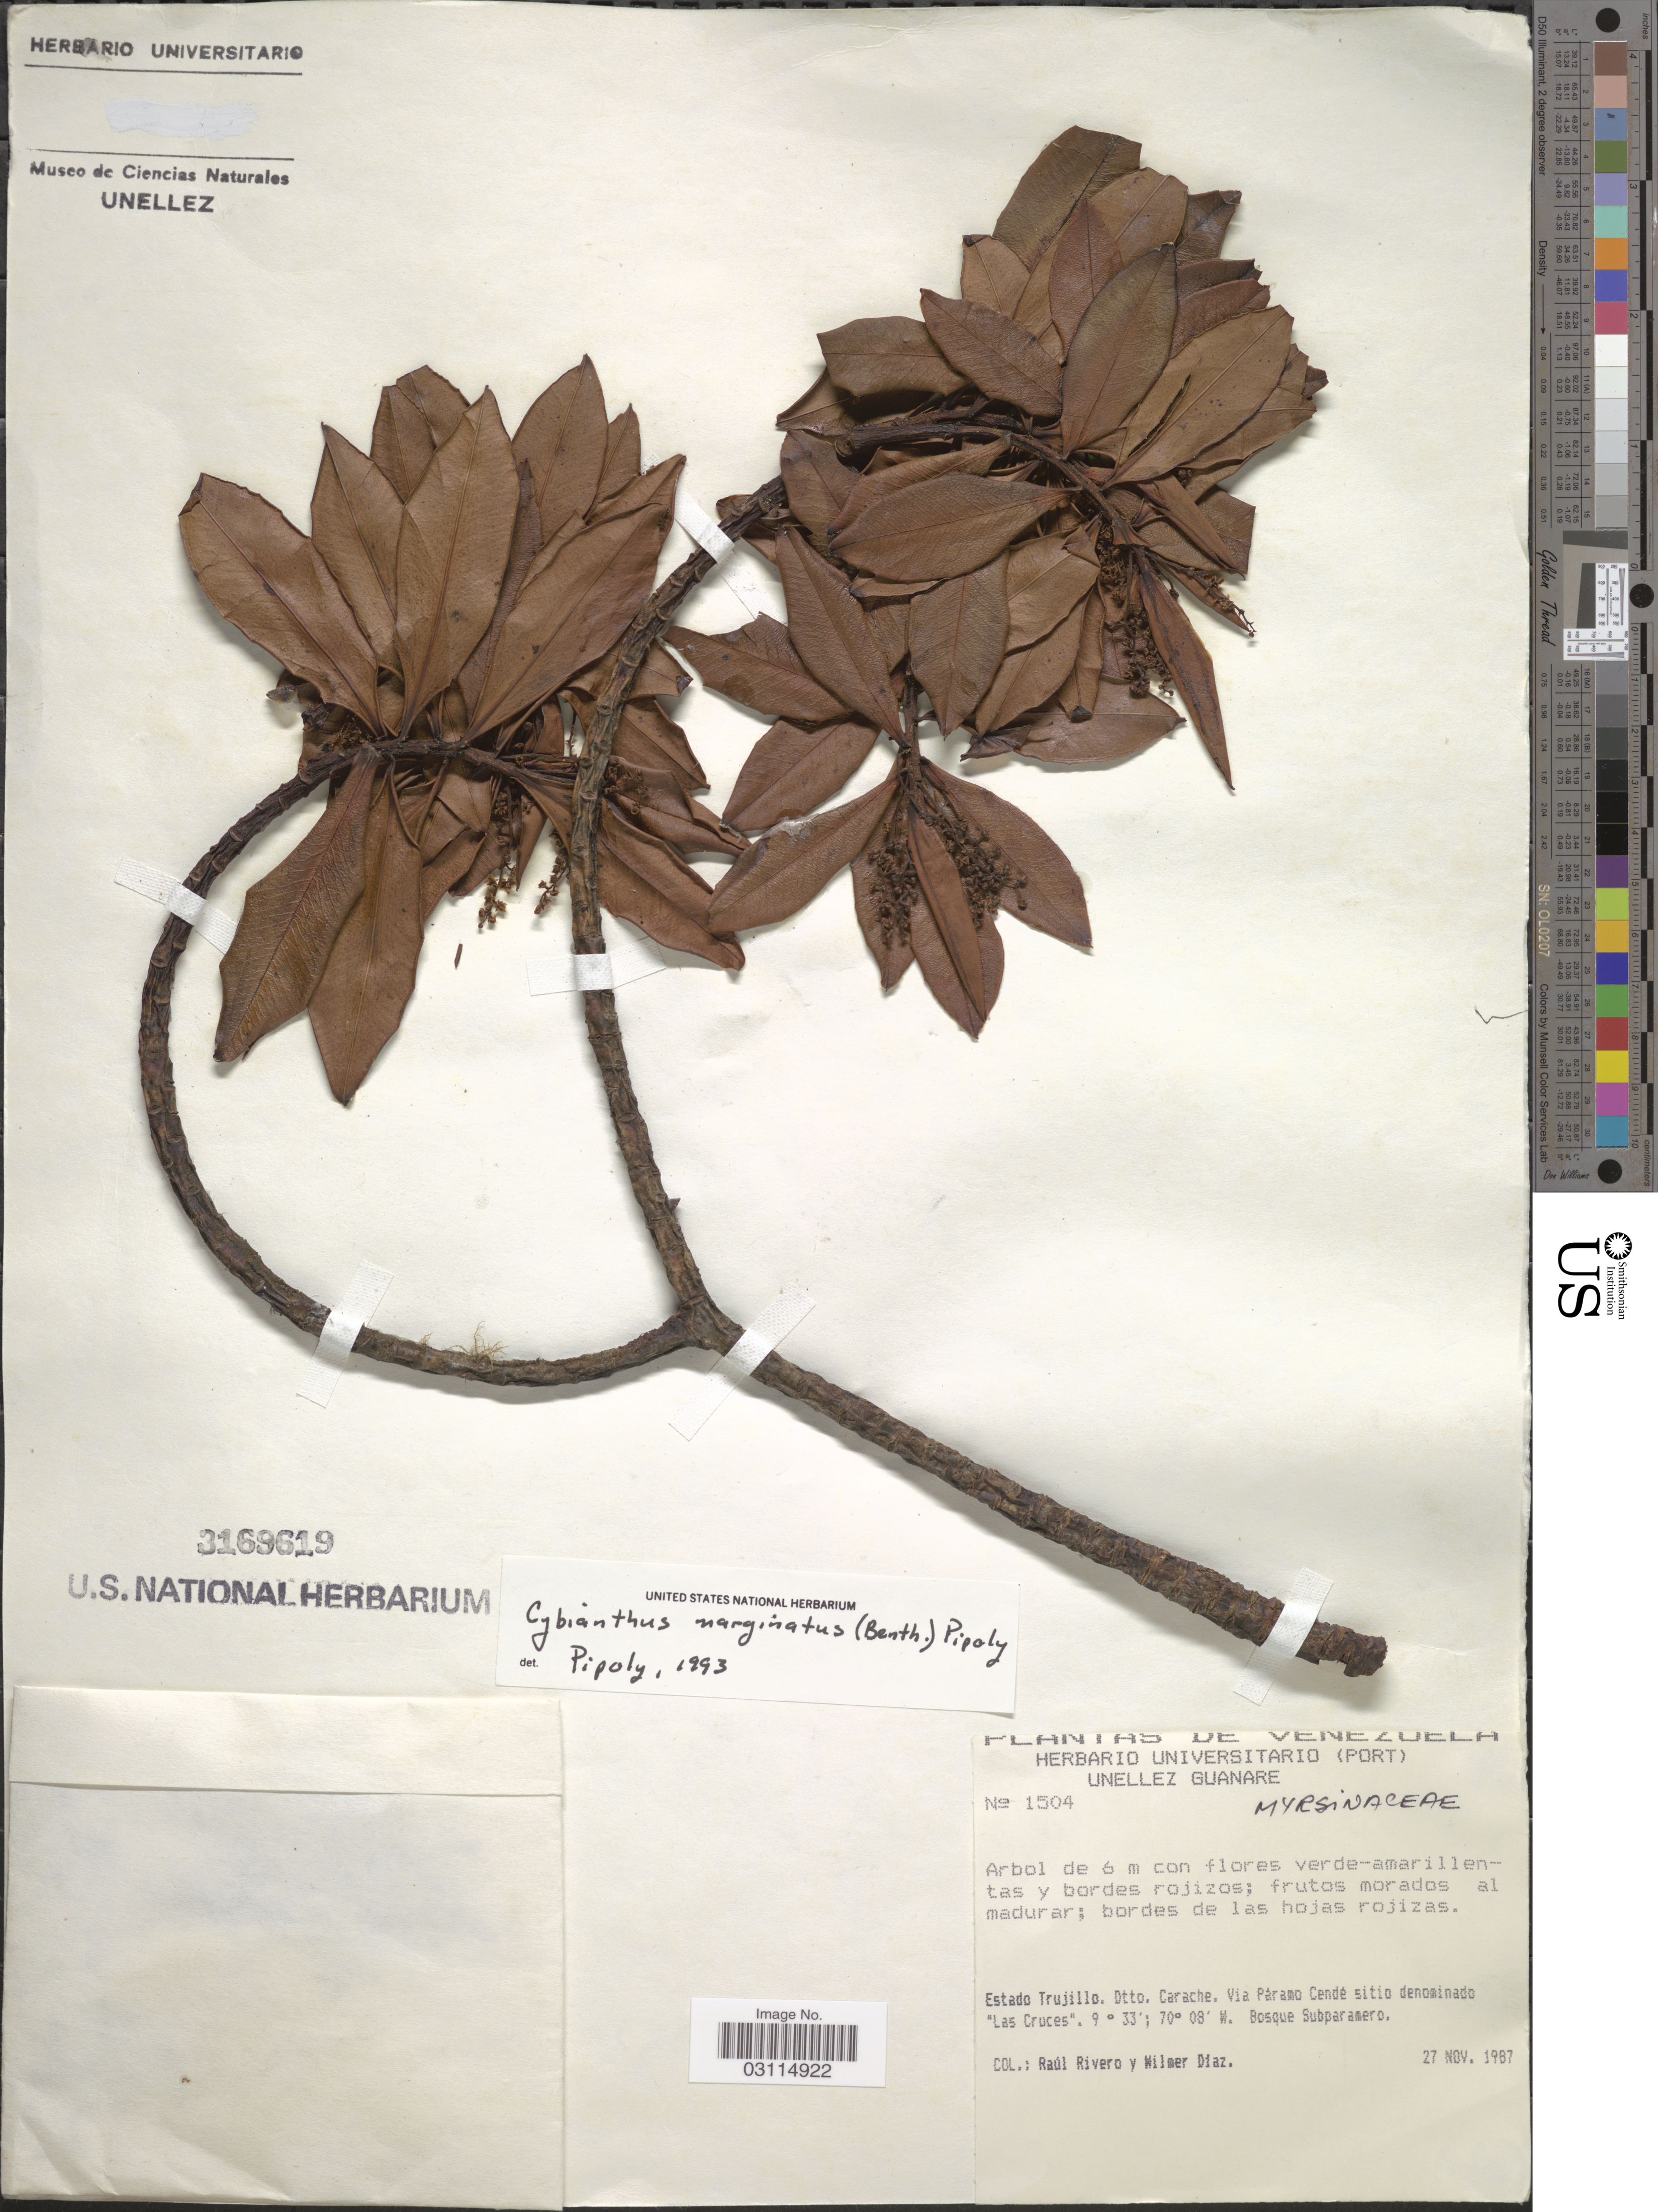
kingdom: Plantae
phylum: Tracheophyta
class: Magnoliopsida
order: Ericales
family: Primulaceae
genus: Cybianthus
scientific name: Cybianthus marginatus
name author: (Benth.) Pipoly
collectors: R. Rivero & W. Díaz P.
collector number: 1504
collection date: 1987-11-27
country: Venezuela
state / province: Trujillo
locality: Dtto. Carache. Via Páramo Cendé sitio denominado "Las Cruces".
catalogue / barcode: US 3169619